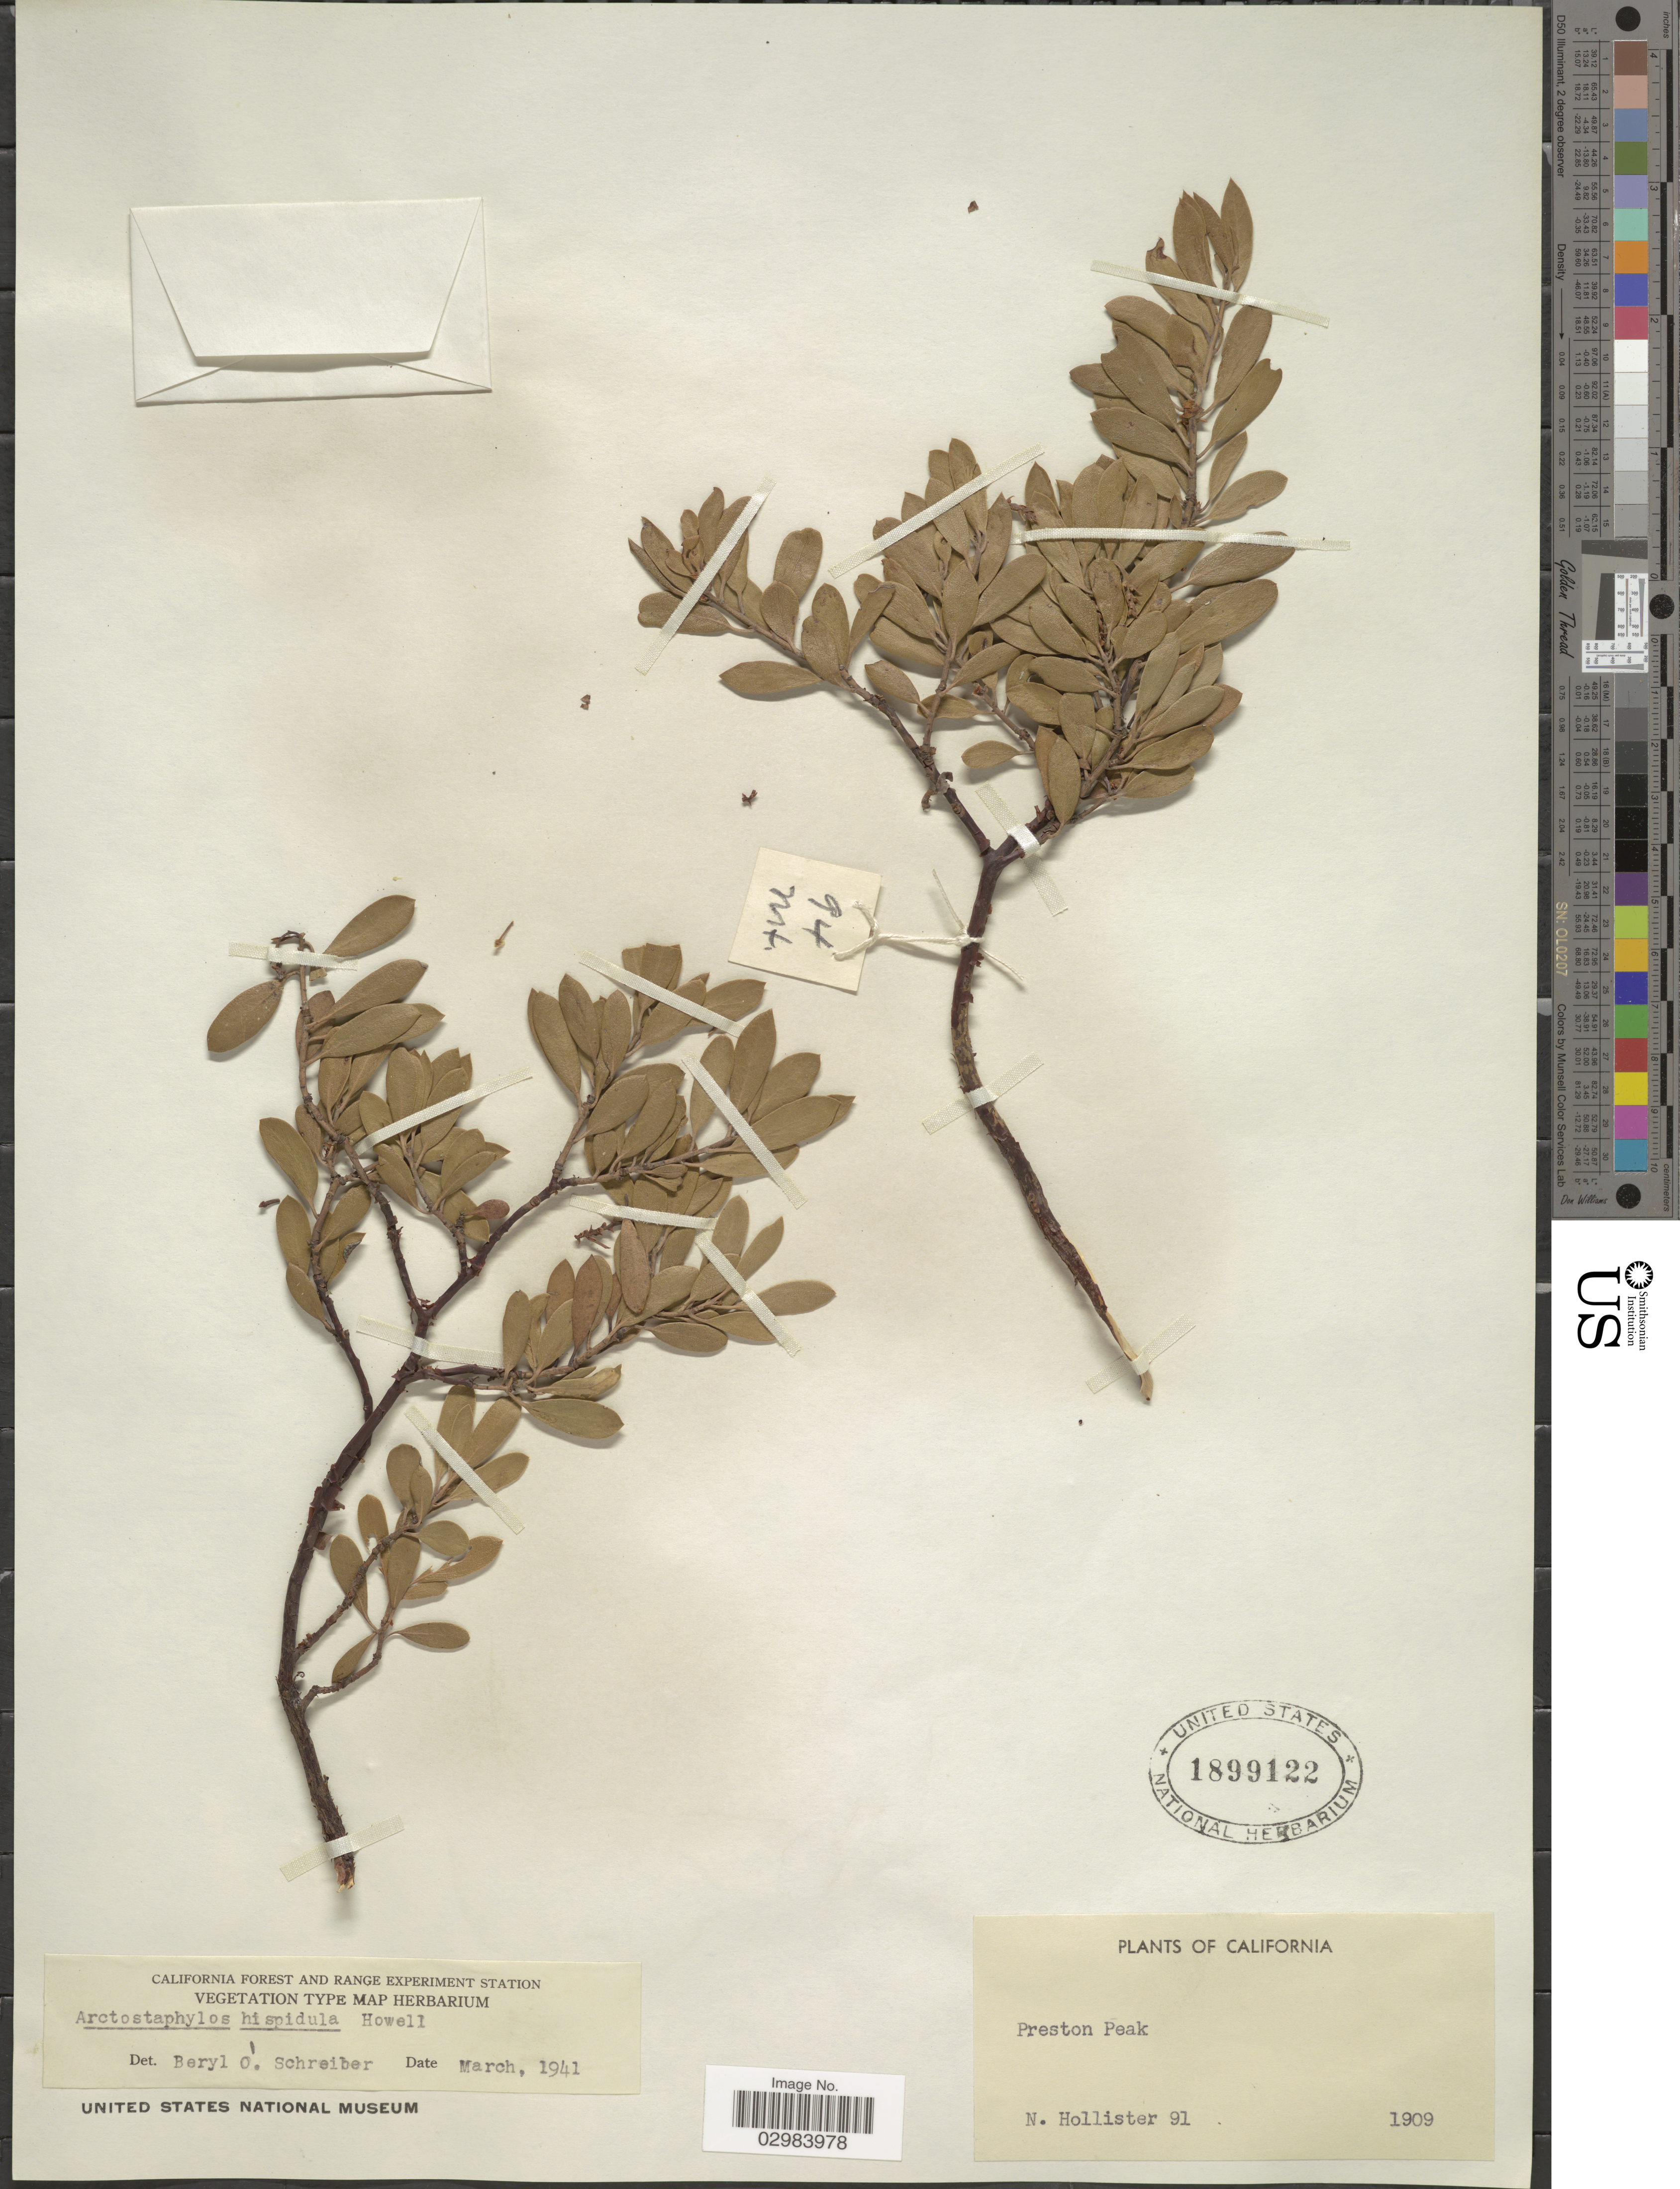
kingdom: Plantae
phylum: Tracheophyta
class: Magnoliopsida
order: Ericales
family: Ericaceae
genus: Arctostaphylos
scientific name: Arctostaphylos hispidula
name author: Howell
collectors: N. Hollister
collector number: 91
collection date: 1909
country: United States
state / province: California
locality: Preston Peak.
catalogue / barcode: US 1899122